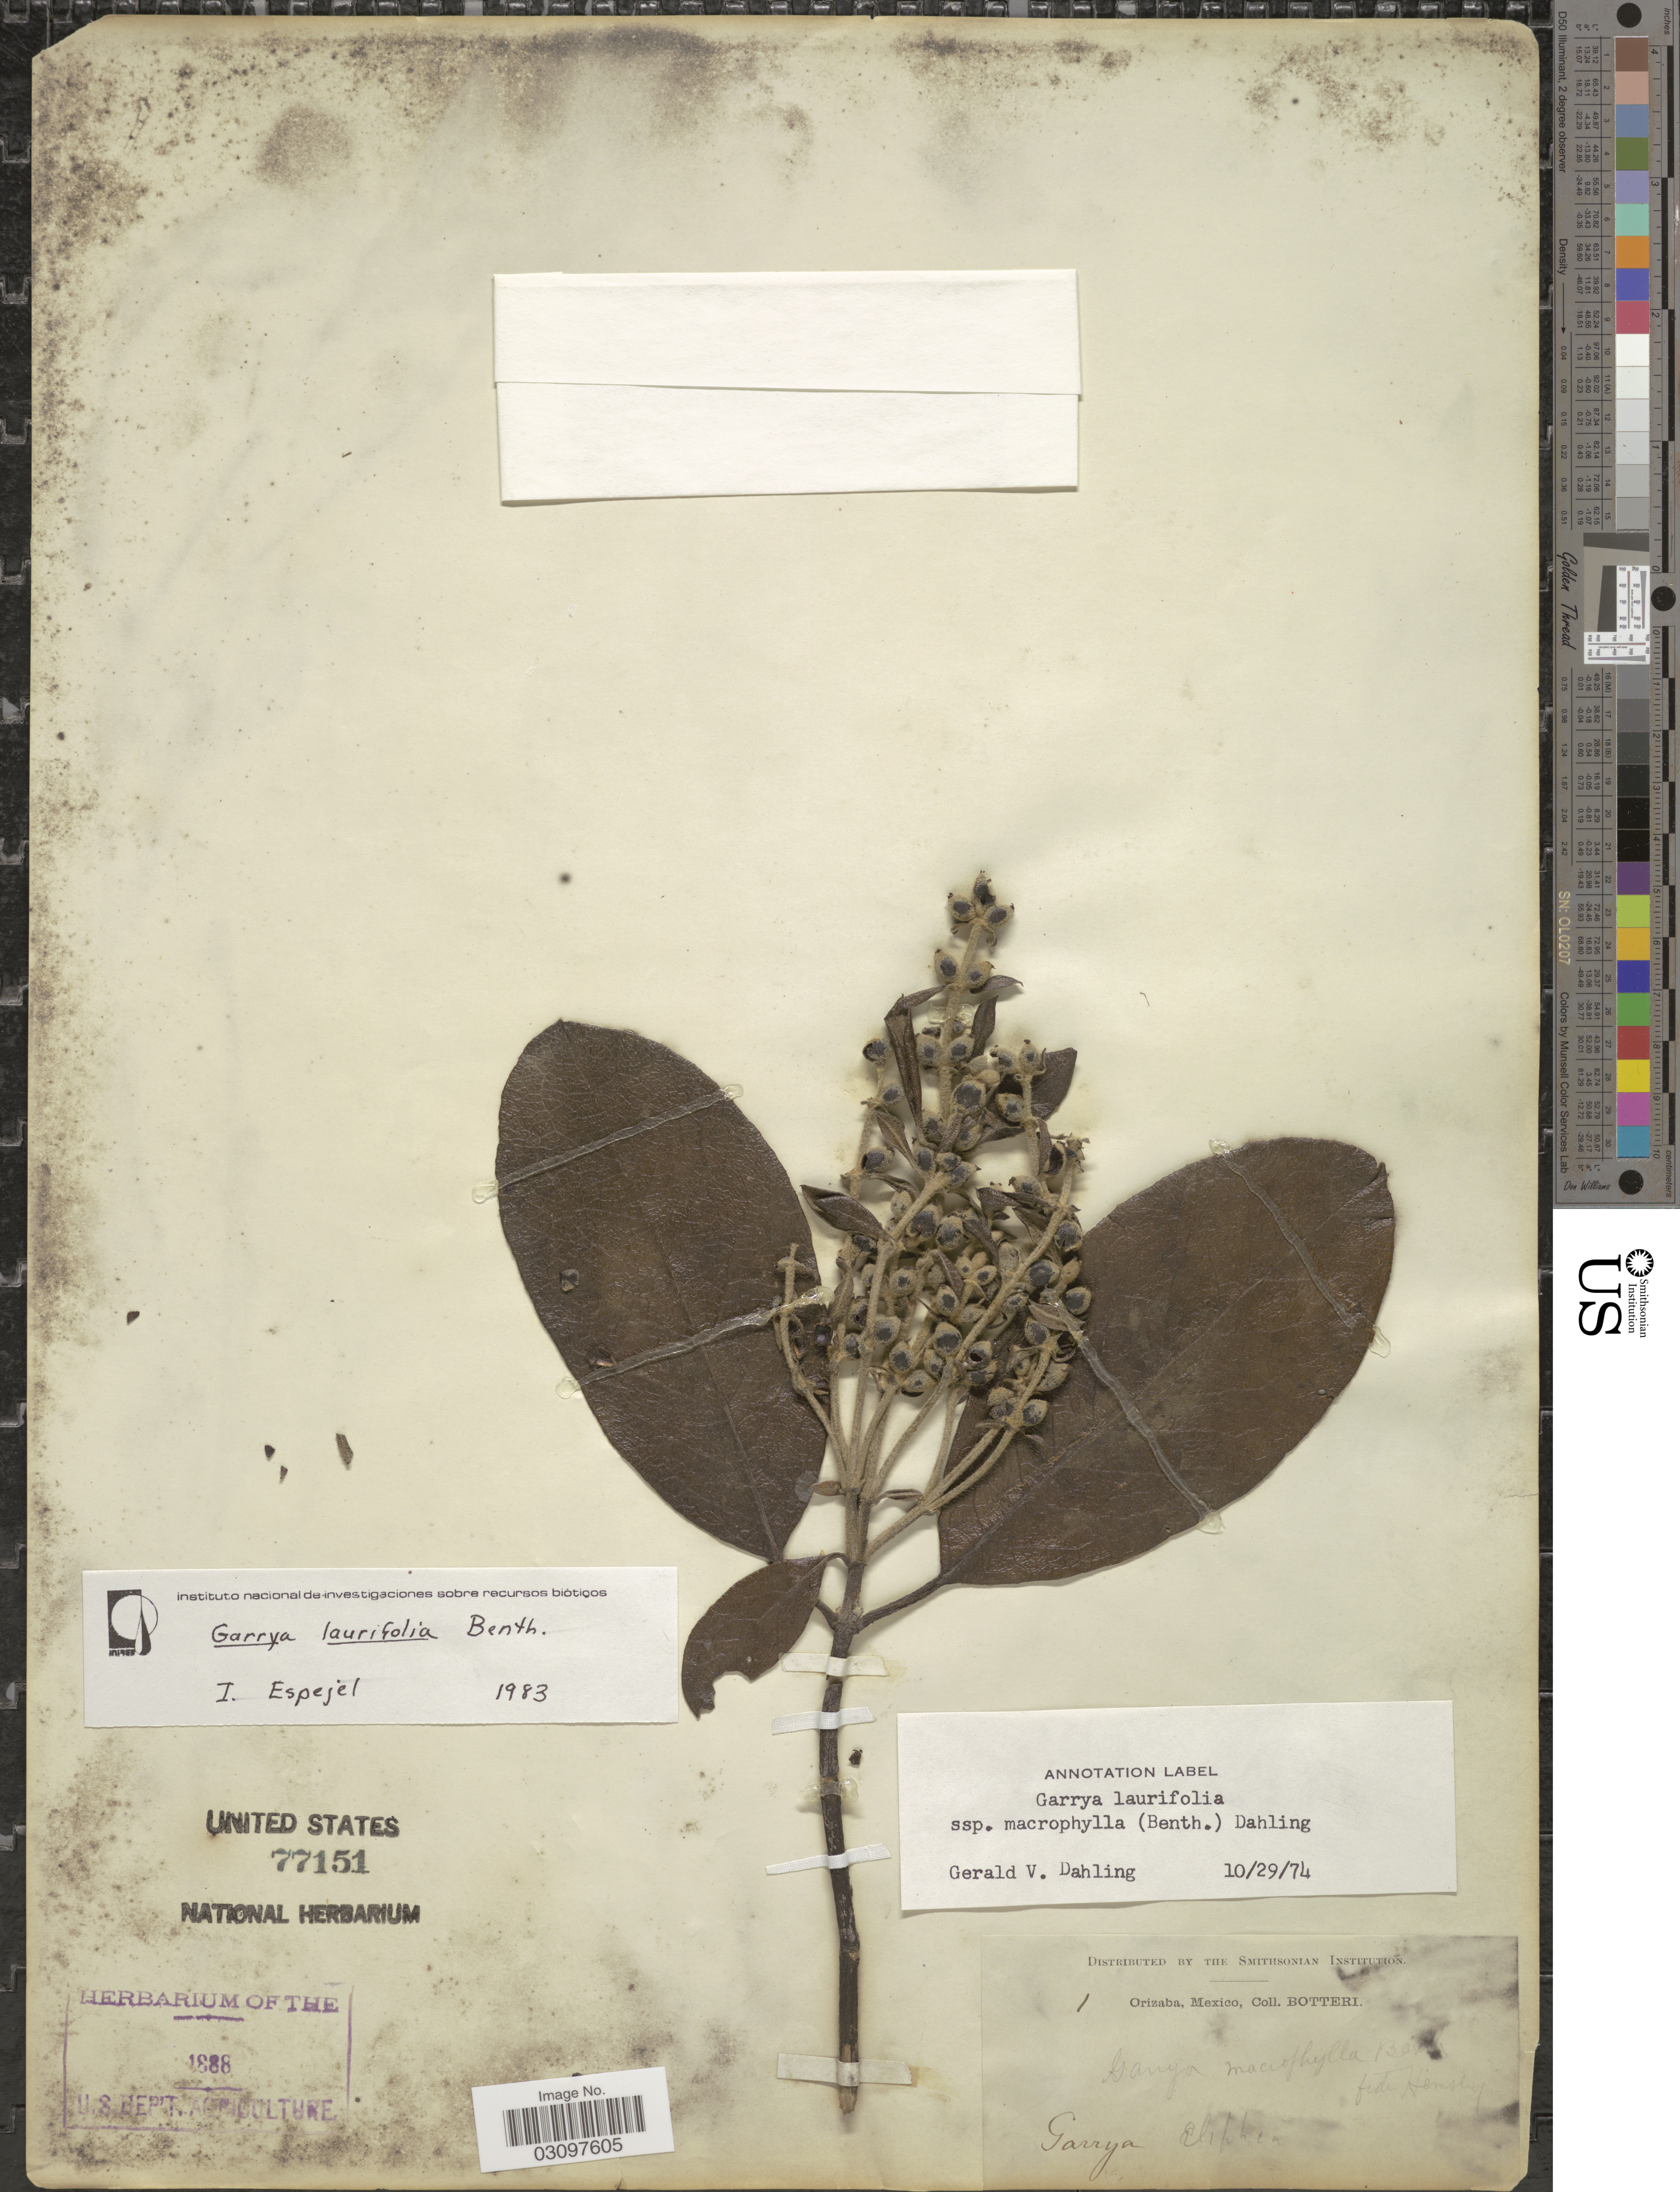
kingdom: Plantae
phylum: Tracheophyta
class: Magnoliopsida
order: Garryales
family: Garryaceae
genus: Garrya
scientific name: Garrya laurifolia subsp. laurifolia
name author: Hartw. ex Benth.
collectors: -. Botteri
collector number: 1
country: Mexico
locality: Orizaba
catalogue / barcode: US 77151